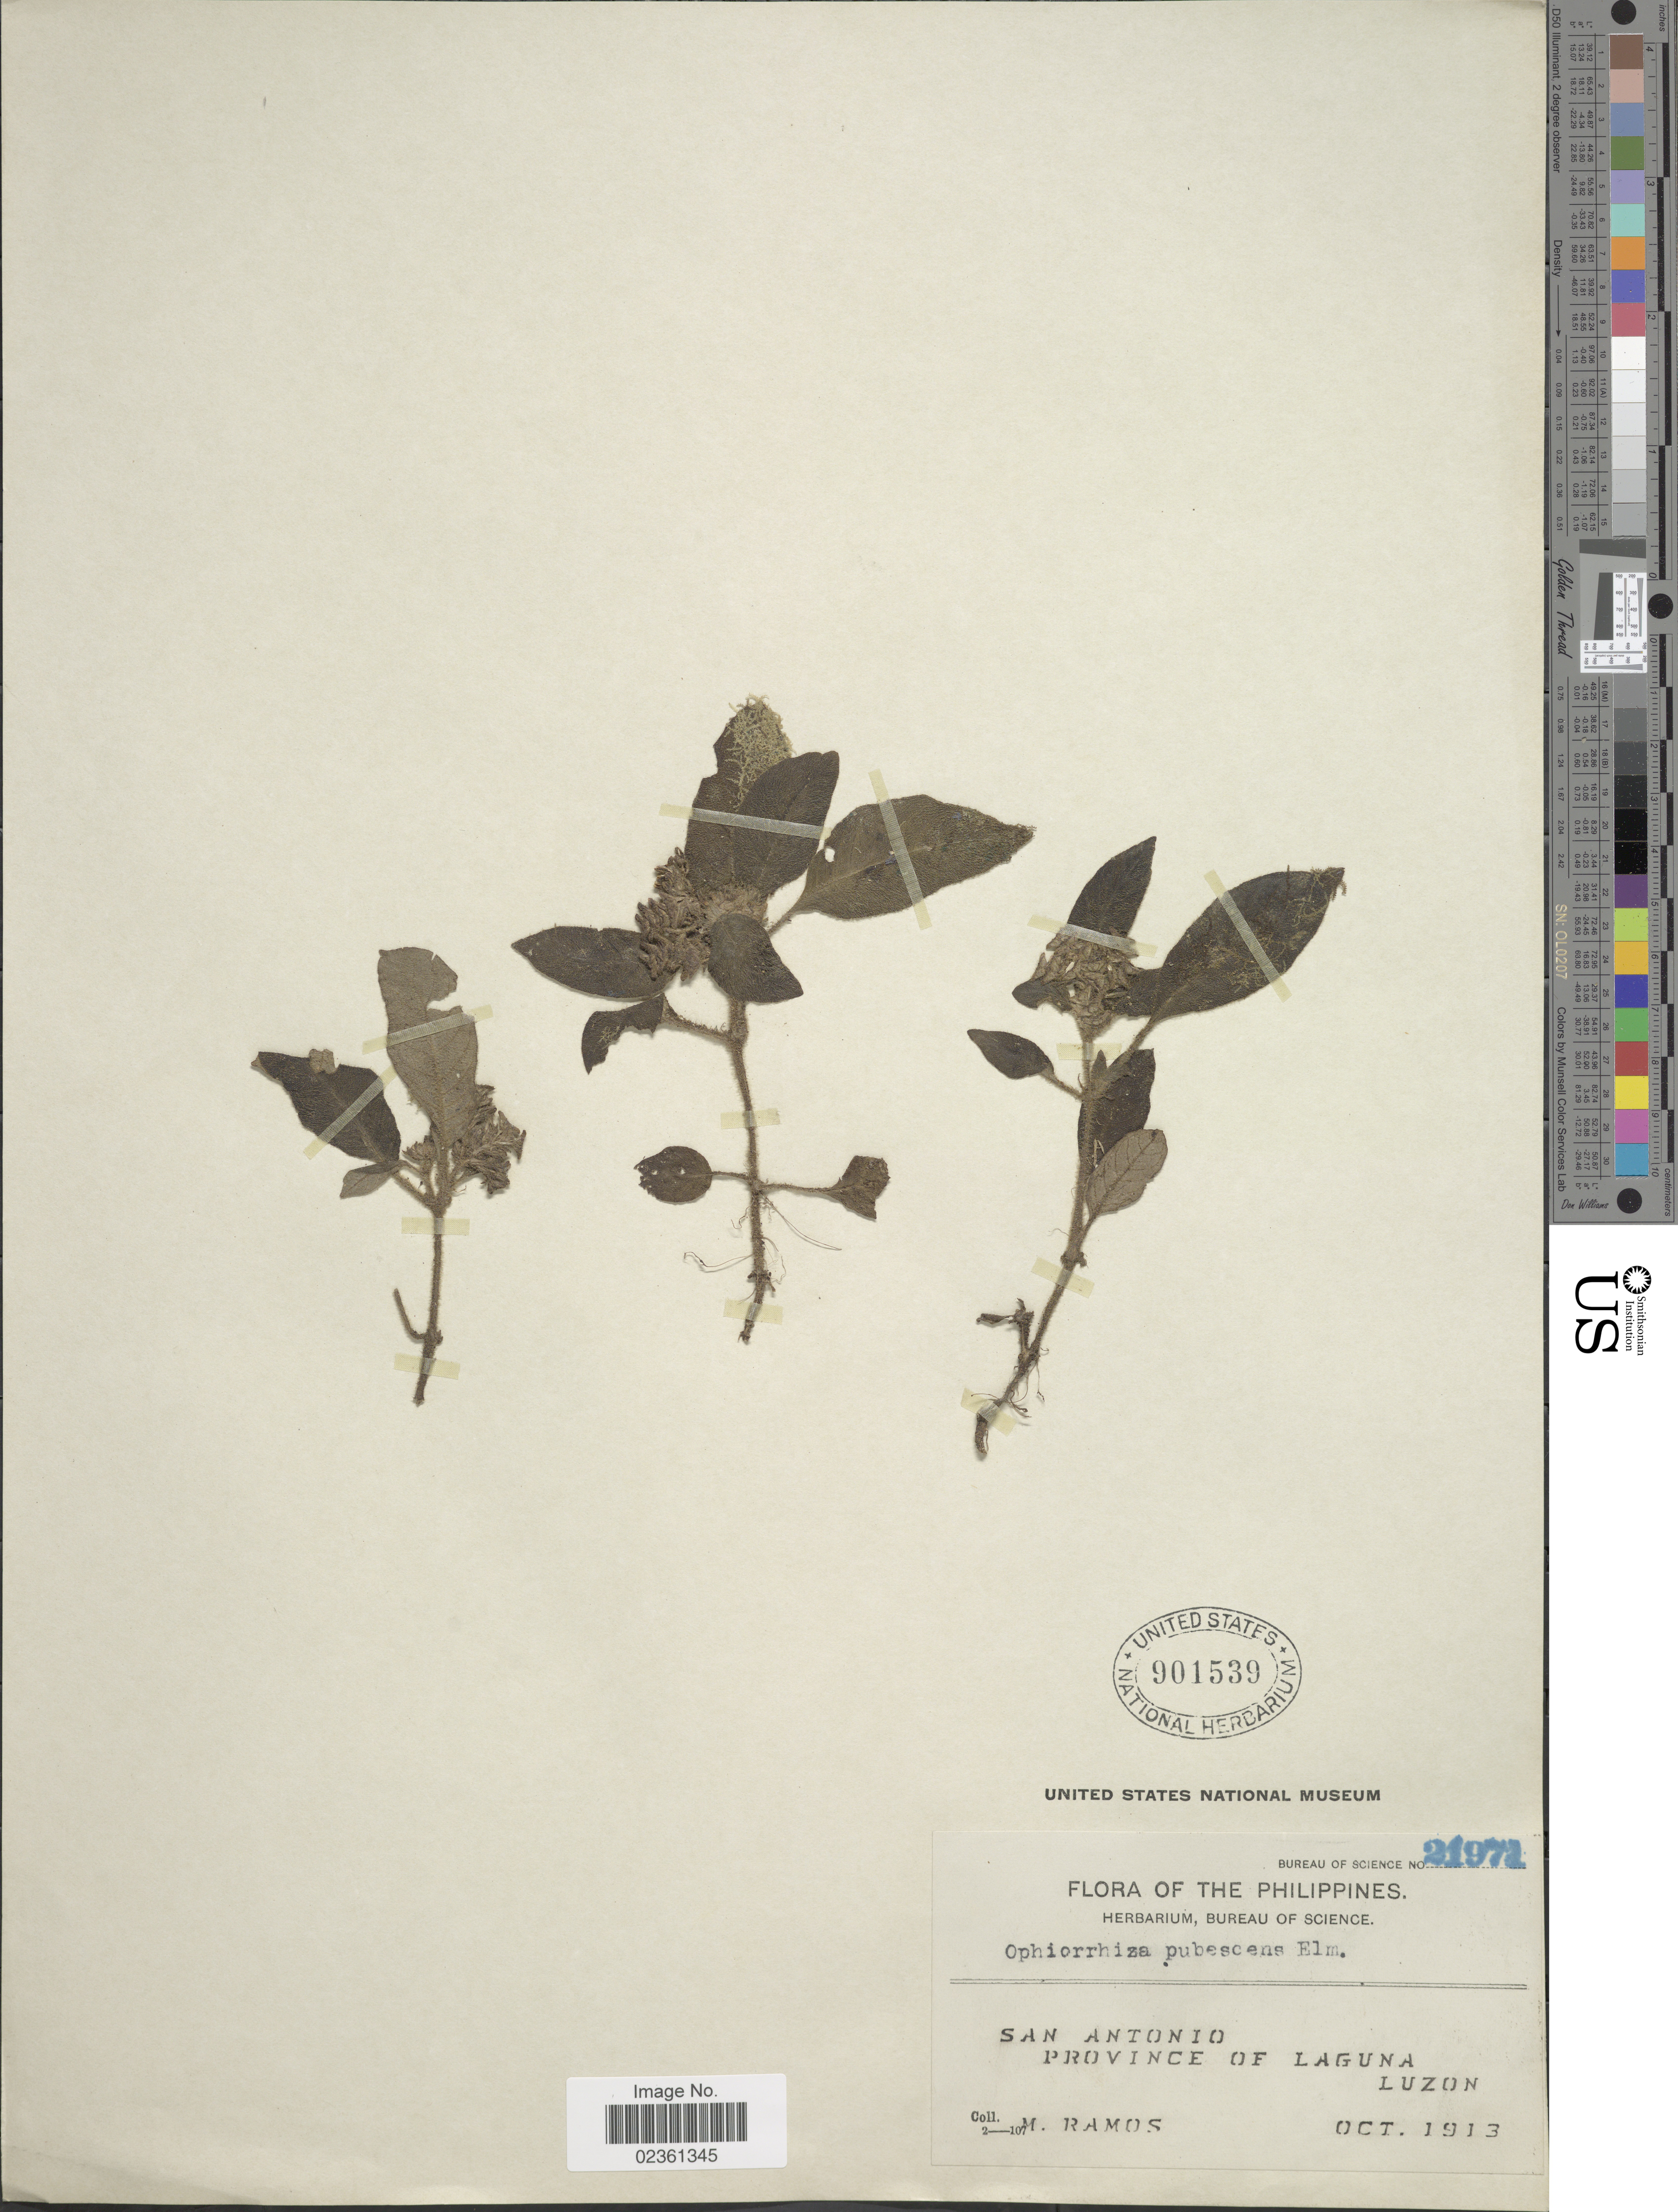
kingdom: Plantae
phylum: Tracheophyta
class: Magnoliopsida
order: Gentianales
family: Rubiaceae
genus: Ophiorrhiza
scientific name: Ophiorrhiza pubescens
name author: Elmer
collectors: M. Ramos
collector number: Bureau of Science 21971*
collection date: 1913-10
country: Philippines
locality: San Antonio, Province of Laguna, Luzon.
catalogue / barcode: US 901539